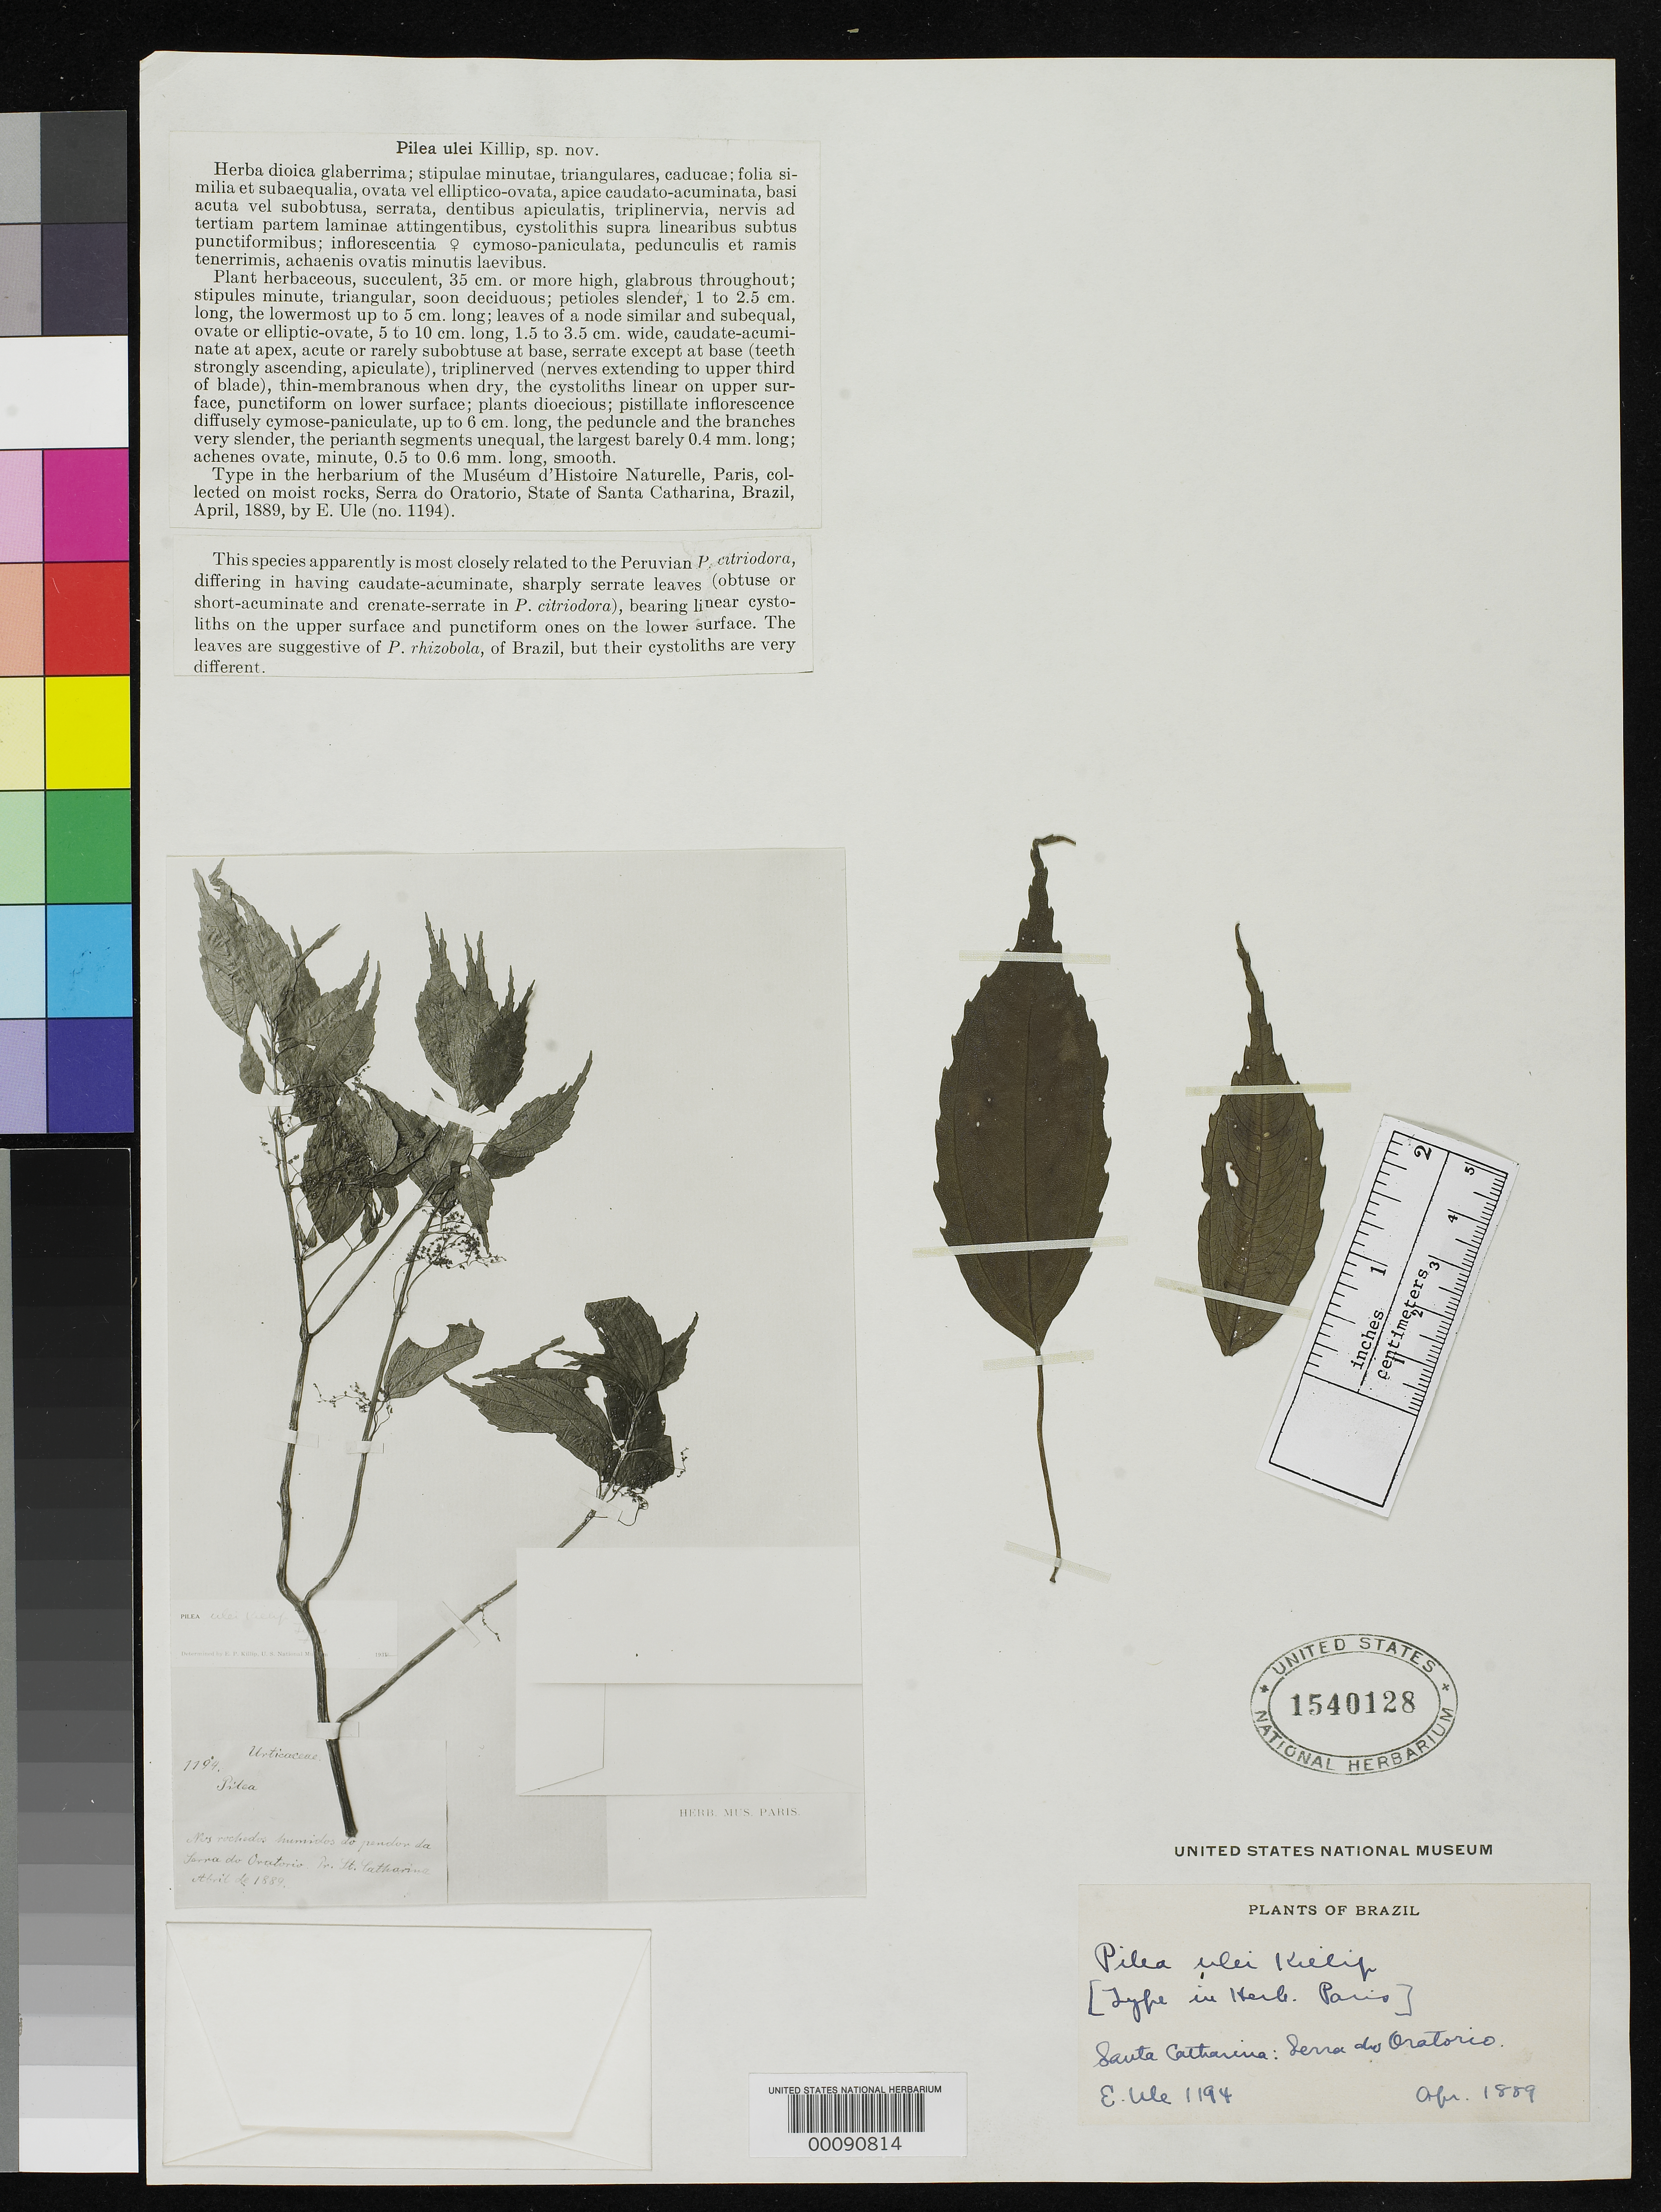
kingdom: Plantae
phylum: Tracheophyta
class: Magnoliopsida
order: Rosales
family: Urticaceae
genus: Pilea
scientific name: Pilea ulei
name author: Killip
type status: Isotype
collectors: E. H. Ule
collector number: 1194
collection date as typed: Apr 1889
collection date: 1889-04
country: Brazil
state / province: Santa Catarina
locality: Serra do Oratorio.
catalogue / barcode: US 1540128